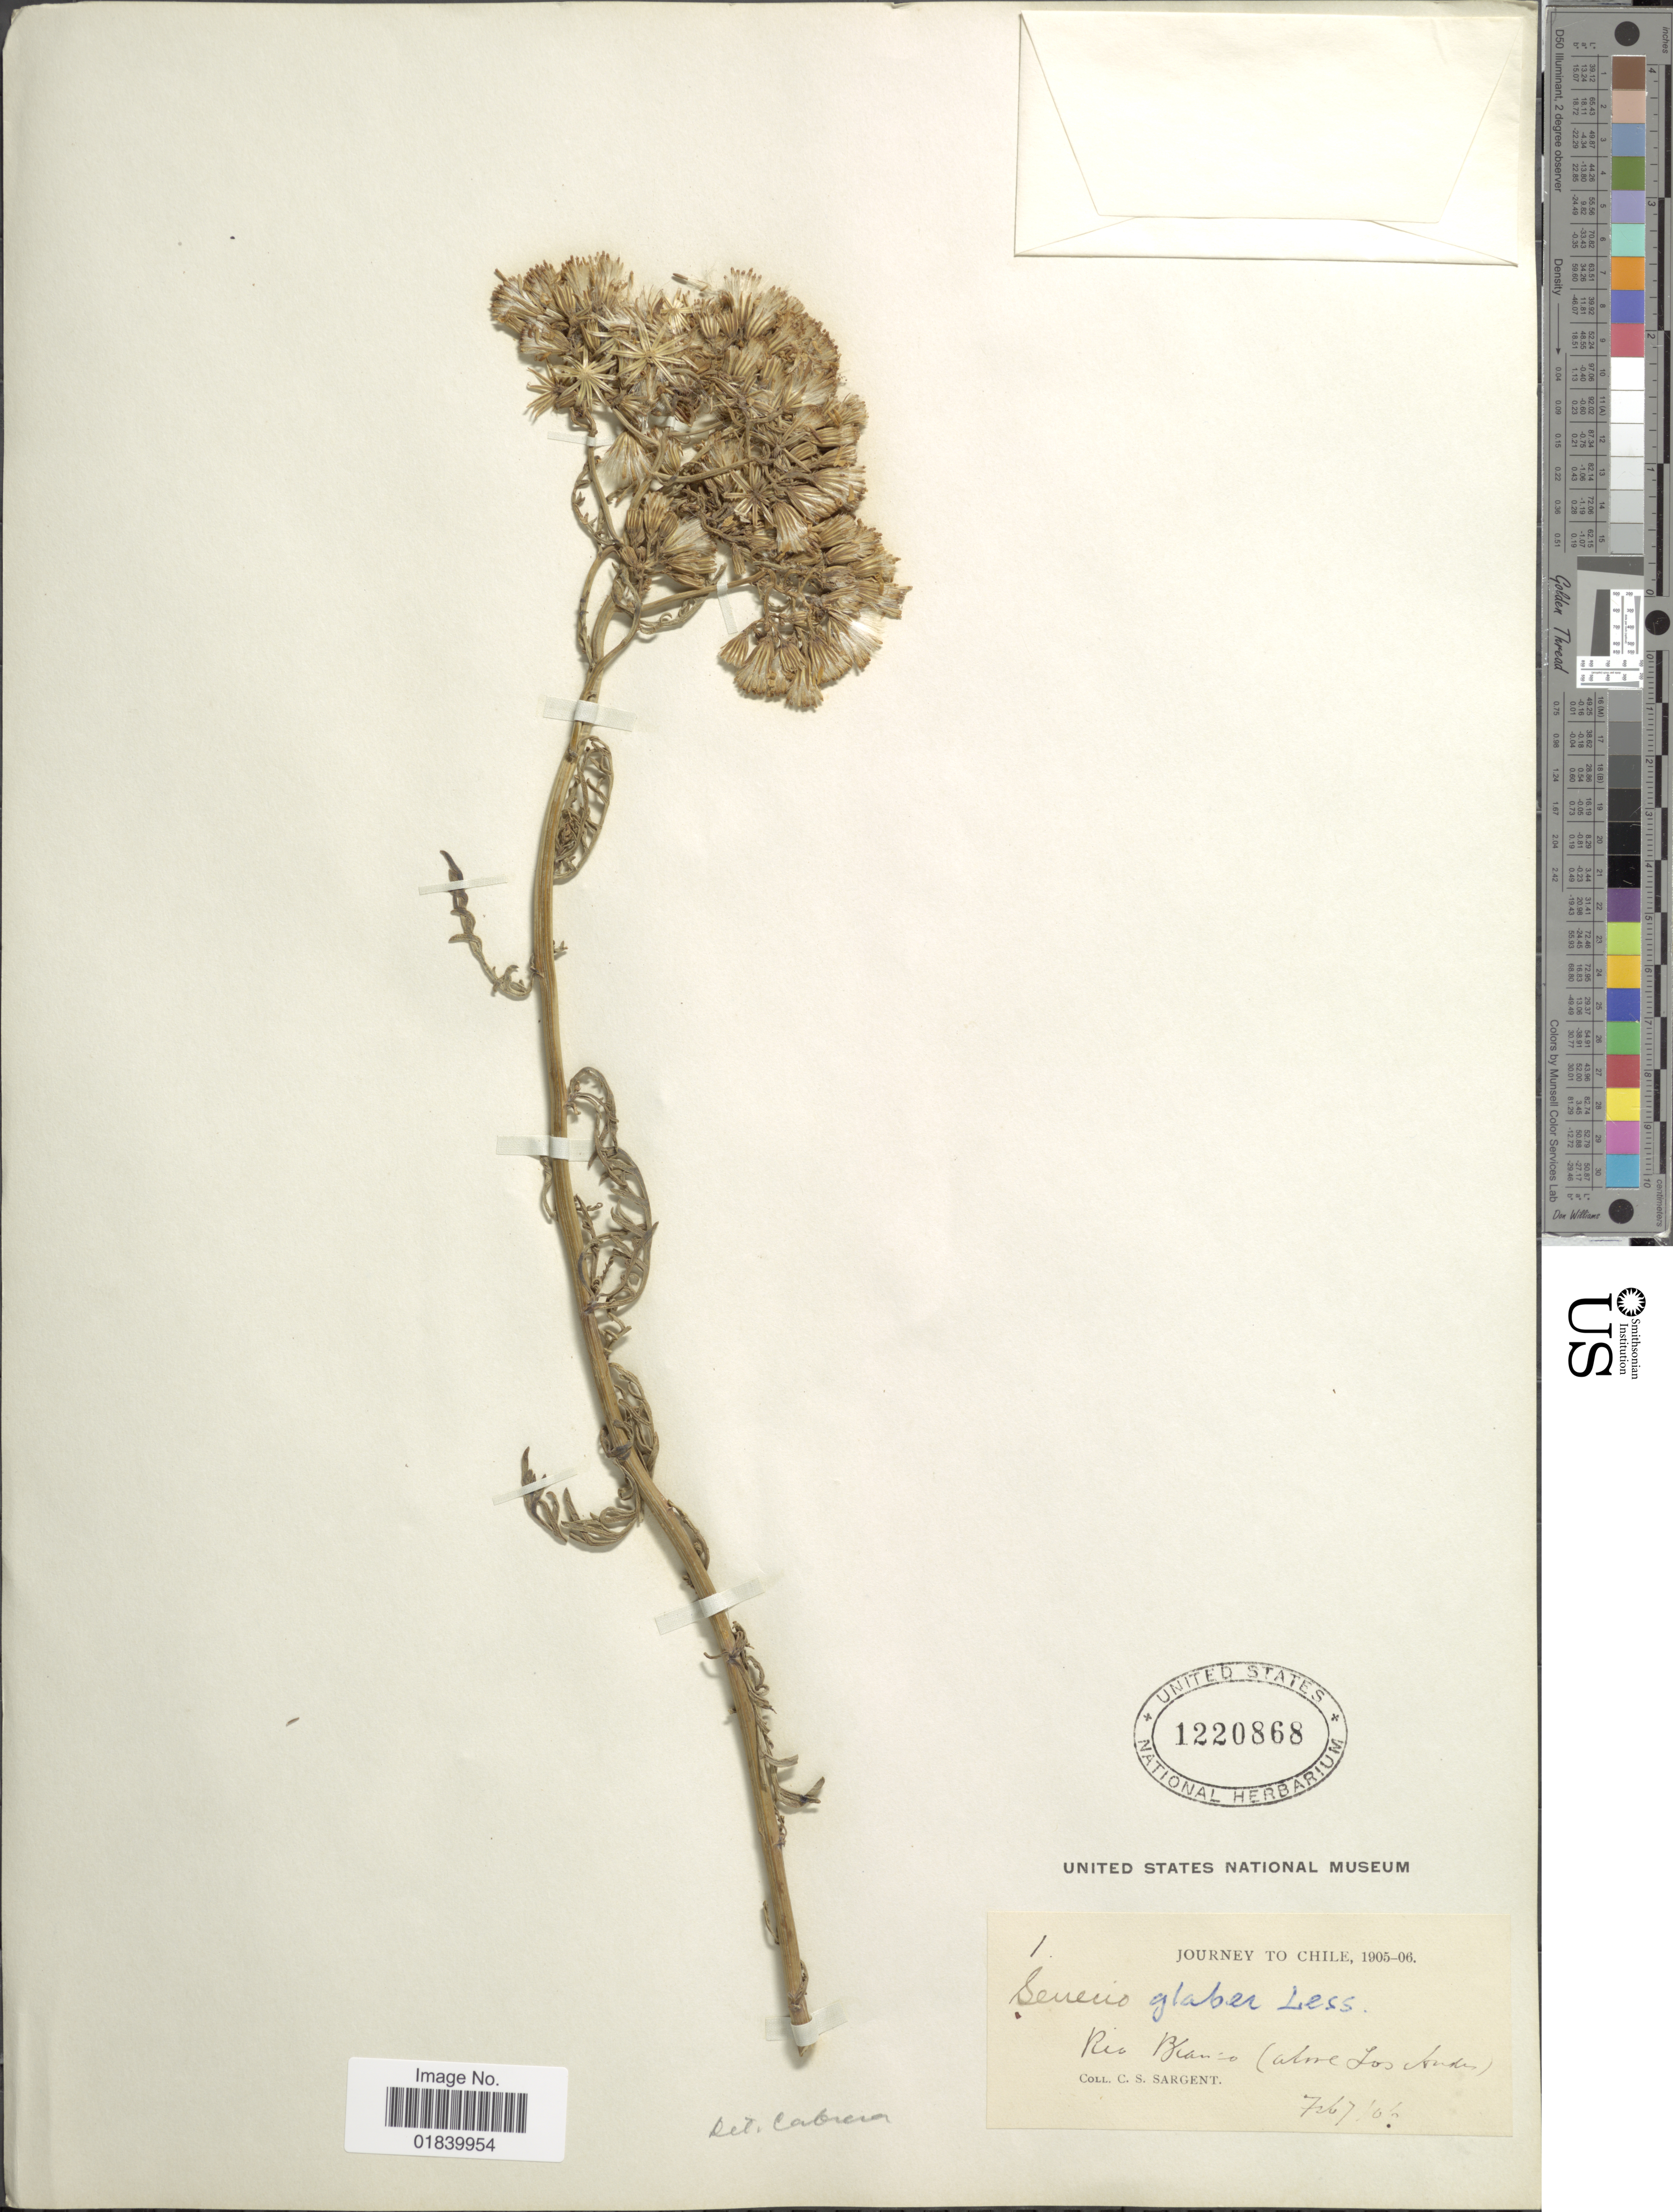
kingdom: Plantae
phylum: Tracheophyta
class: Magnoliopsida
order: Asterales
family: Asteraceae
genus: Senecio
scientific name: Senecio glaber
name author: Less.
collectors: C. S. Sargent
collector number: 1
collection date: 1906-02-07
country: Chile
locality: Rio Blanco. (above Los Andes).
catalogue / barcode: US 1220868